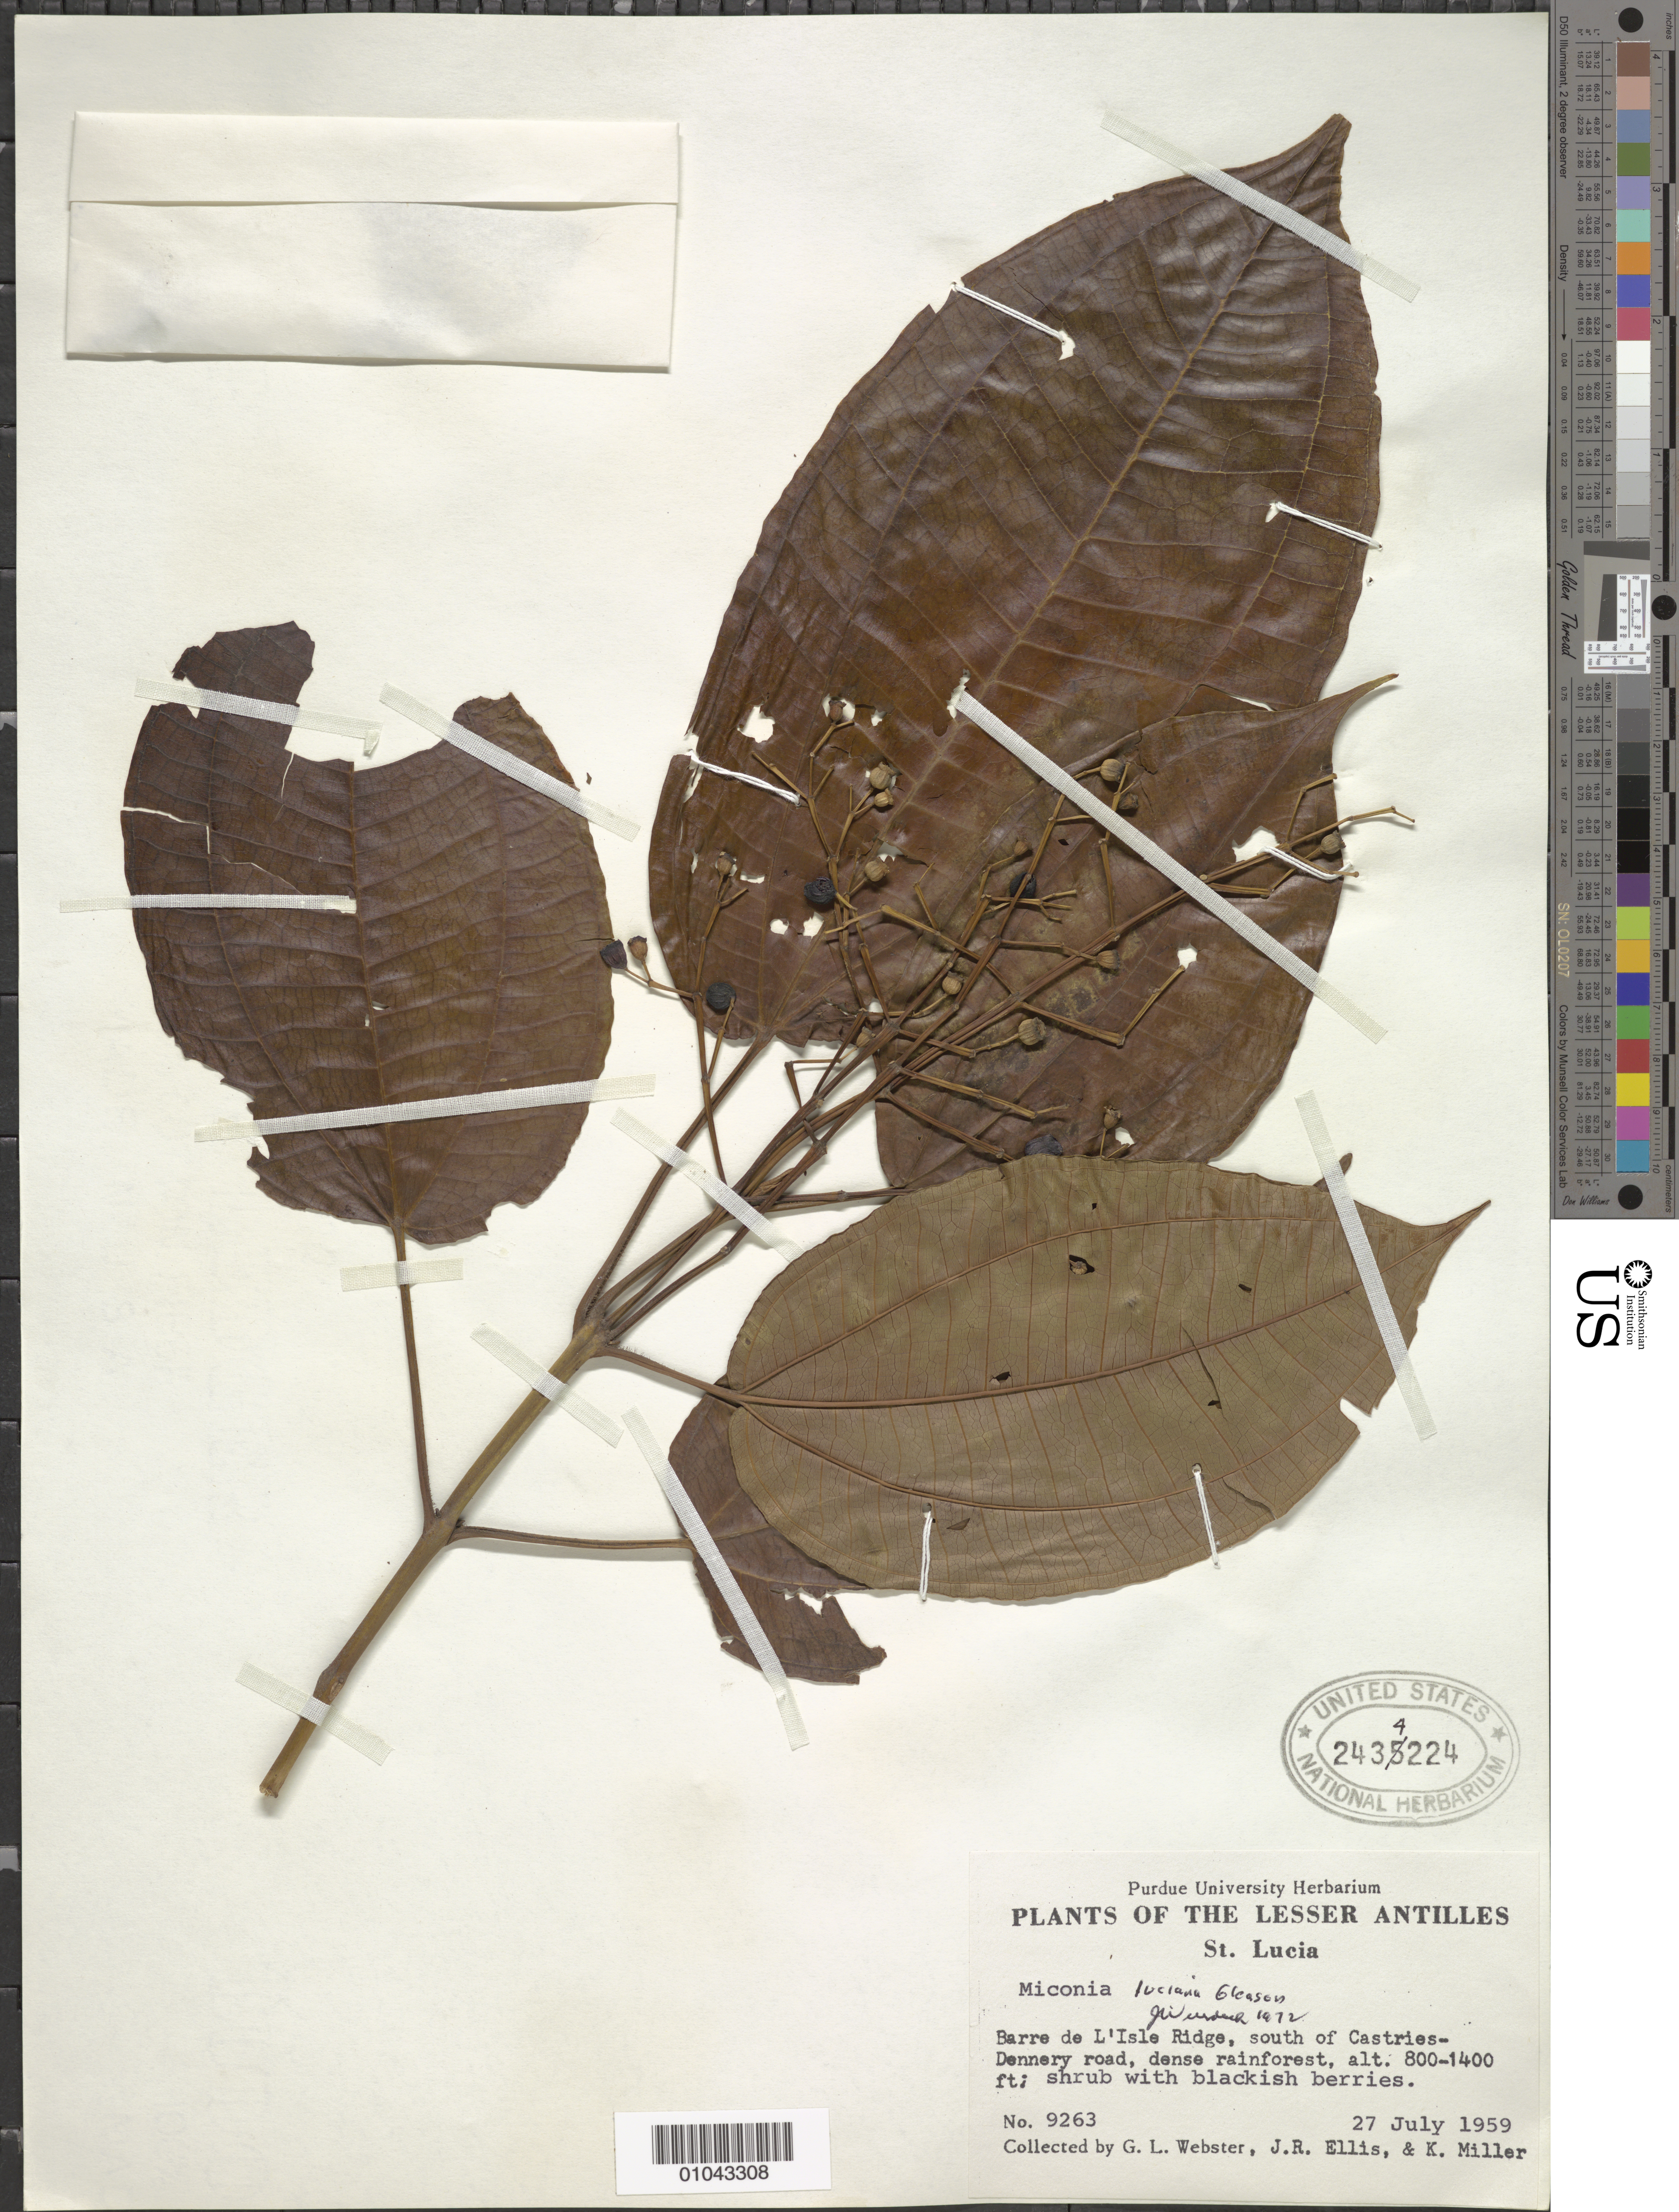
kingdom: Plantae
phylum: Tracheophyta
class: Magnoliopsida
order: Myrtales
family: Melastomataceae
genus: Miconia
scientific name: Miconia luciana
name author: Gleason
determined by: Wurdack, John J., (US), US (UNITED STATES)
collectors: G. L. Webster, J. R. Ellis & K. Miller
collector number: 9263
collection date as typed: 27 Jul 1959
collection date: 1959-07-27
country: St. Lucia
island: St. Lucia I.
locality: Barre de l'Isle Ridge, S of Castries-Dennery Road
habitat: Dense rainforest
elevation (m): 244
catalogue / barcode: US 2434224